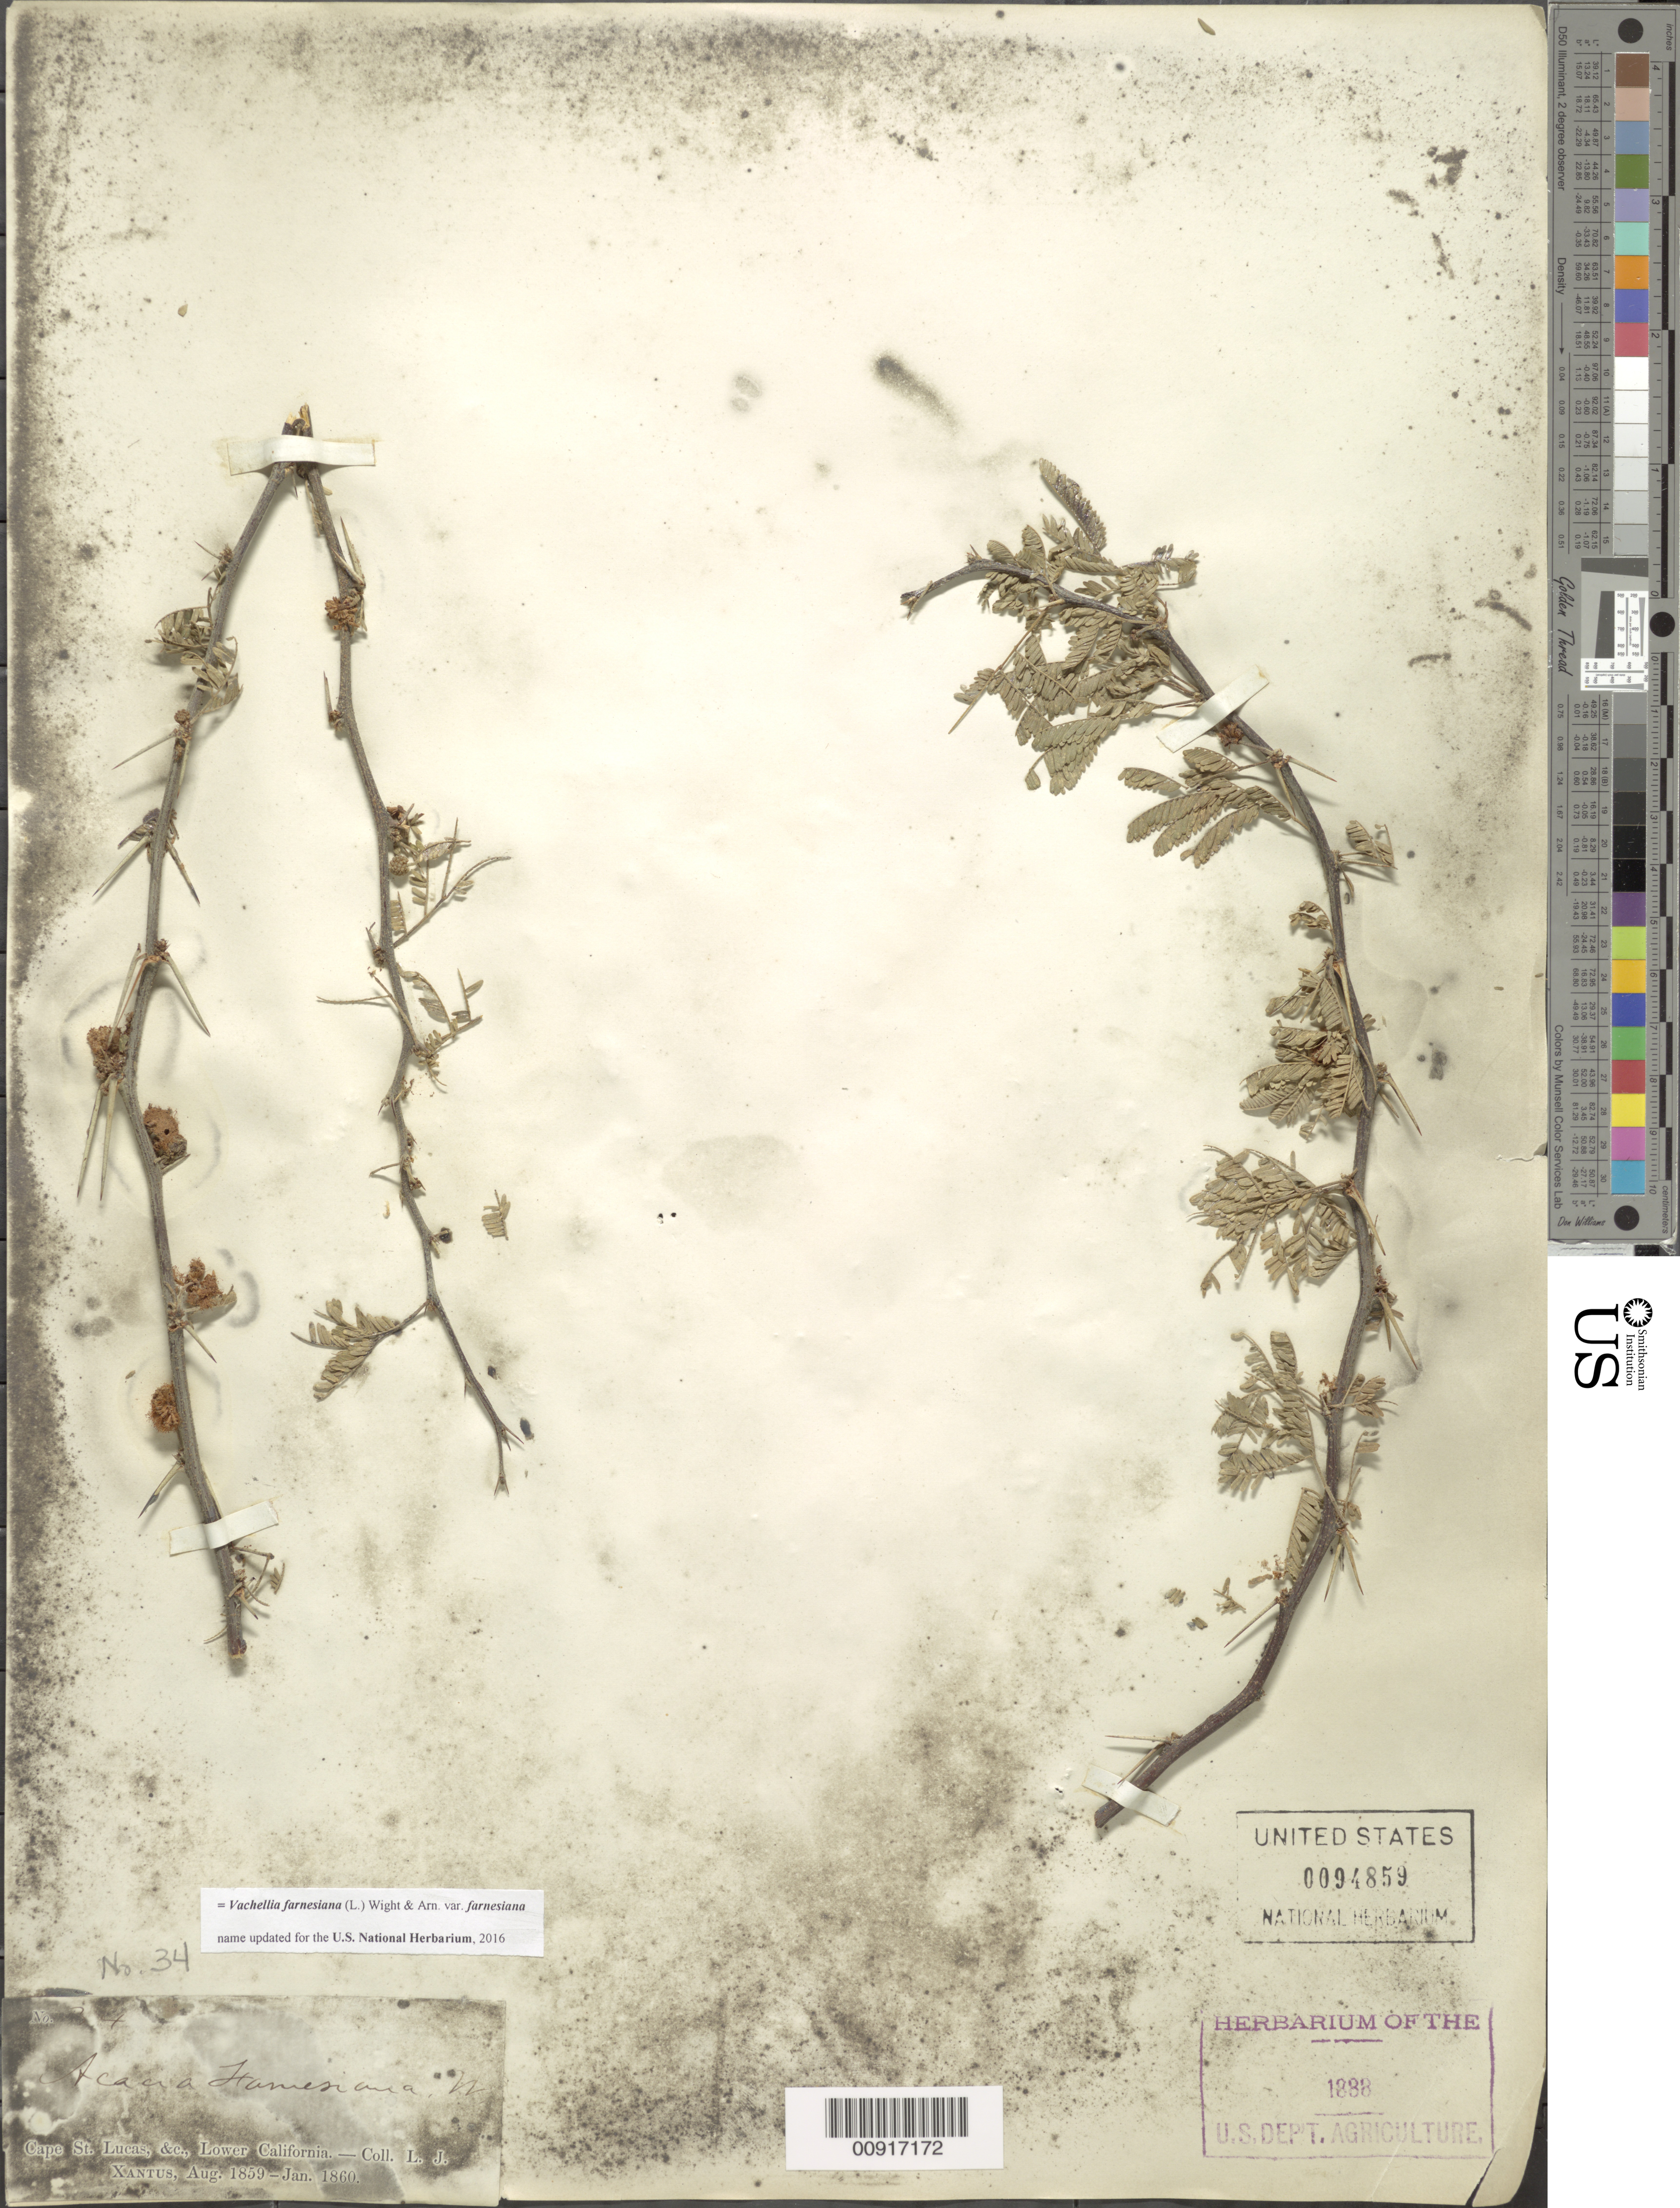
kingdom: Plantae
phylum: Tracheophyta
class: Magnoliopsida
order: Fabales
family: Fabaceae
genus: Vachellia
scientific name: Vachellia farnesiana var. farnesiana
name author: (L.) Wight & Arn.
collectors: J. Xantus de Vesey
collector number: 34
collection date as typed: Aug 1859 to -- Jan 1860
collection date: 1859-08/1860-01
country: Mexico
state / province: Baja California Sur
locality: Cape San Lucas, &c., Lower California.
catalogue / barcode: US 94859